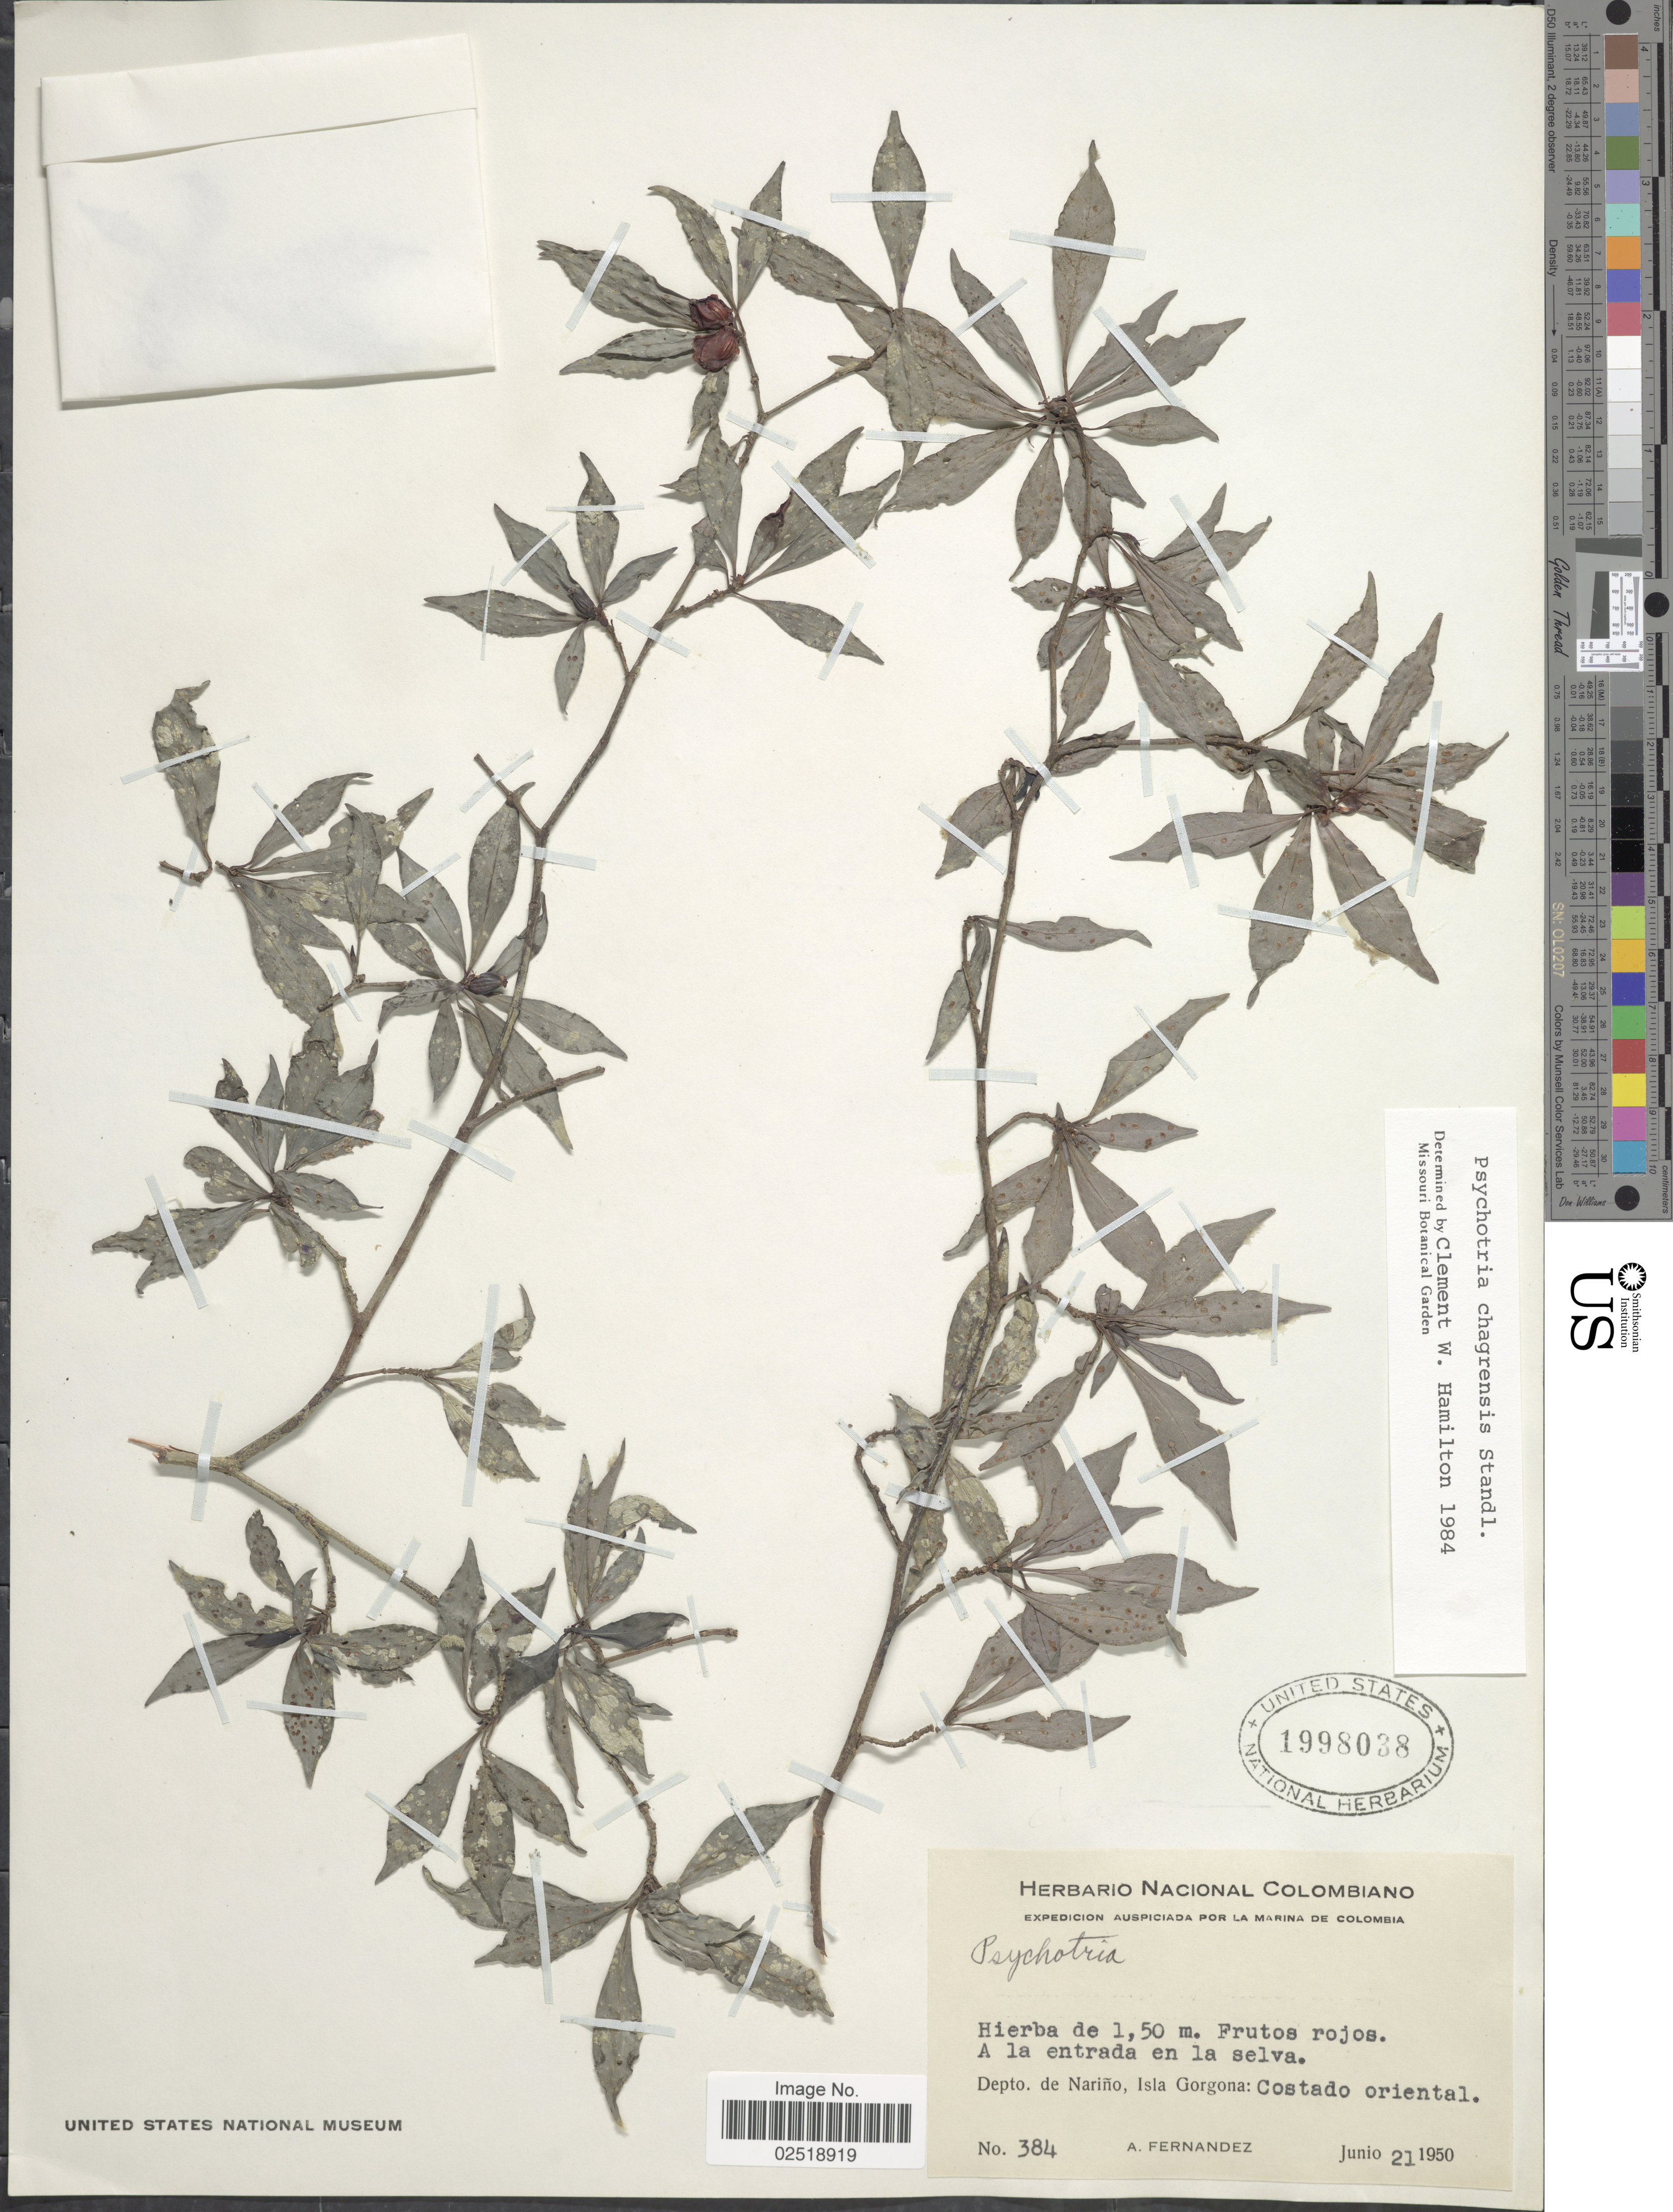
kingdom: Plantae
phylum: Tracheophyta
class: Magnoliopsida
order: Gentianales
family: Rubiaceae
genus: Psychotria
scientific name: Psychotria chagrensis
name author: Standl.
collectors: A. Fernandez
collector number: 384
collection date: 1950-07-21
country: Colombia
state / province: Nariño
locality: A la entrada en la selva, Depto. de Nariño, Isla Gorgona: Costado oriental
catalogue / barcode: US 1998038